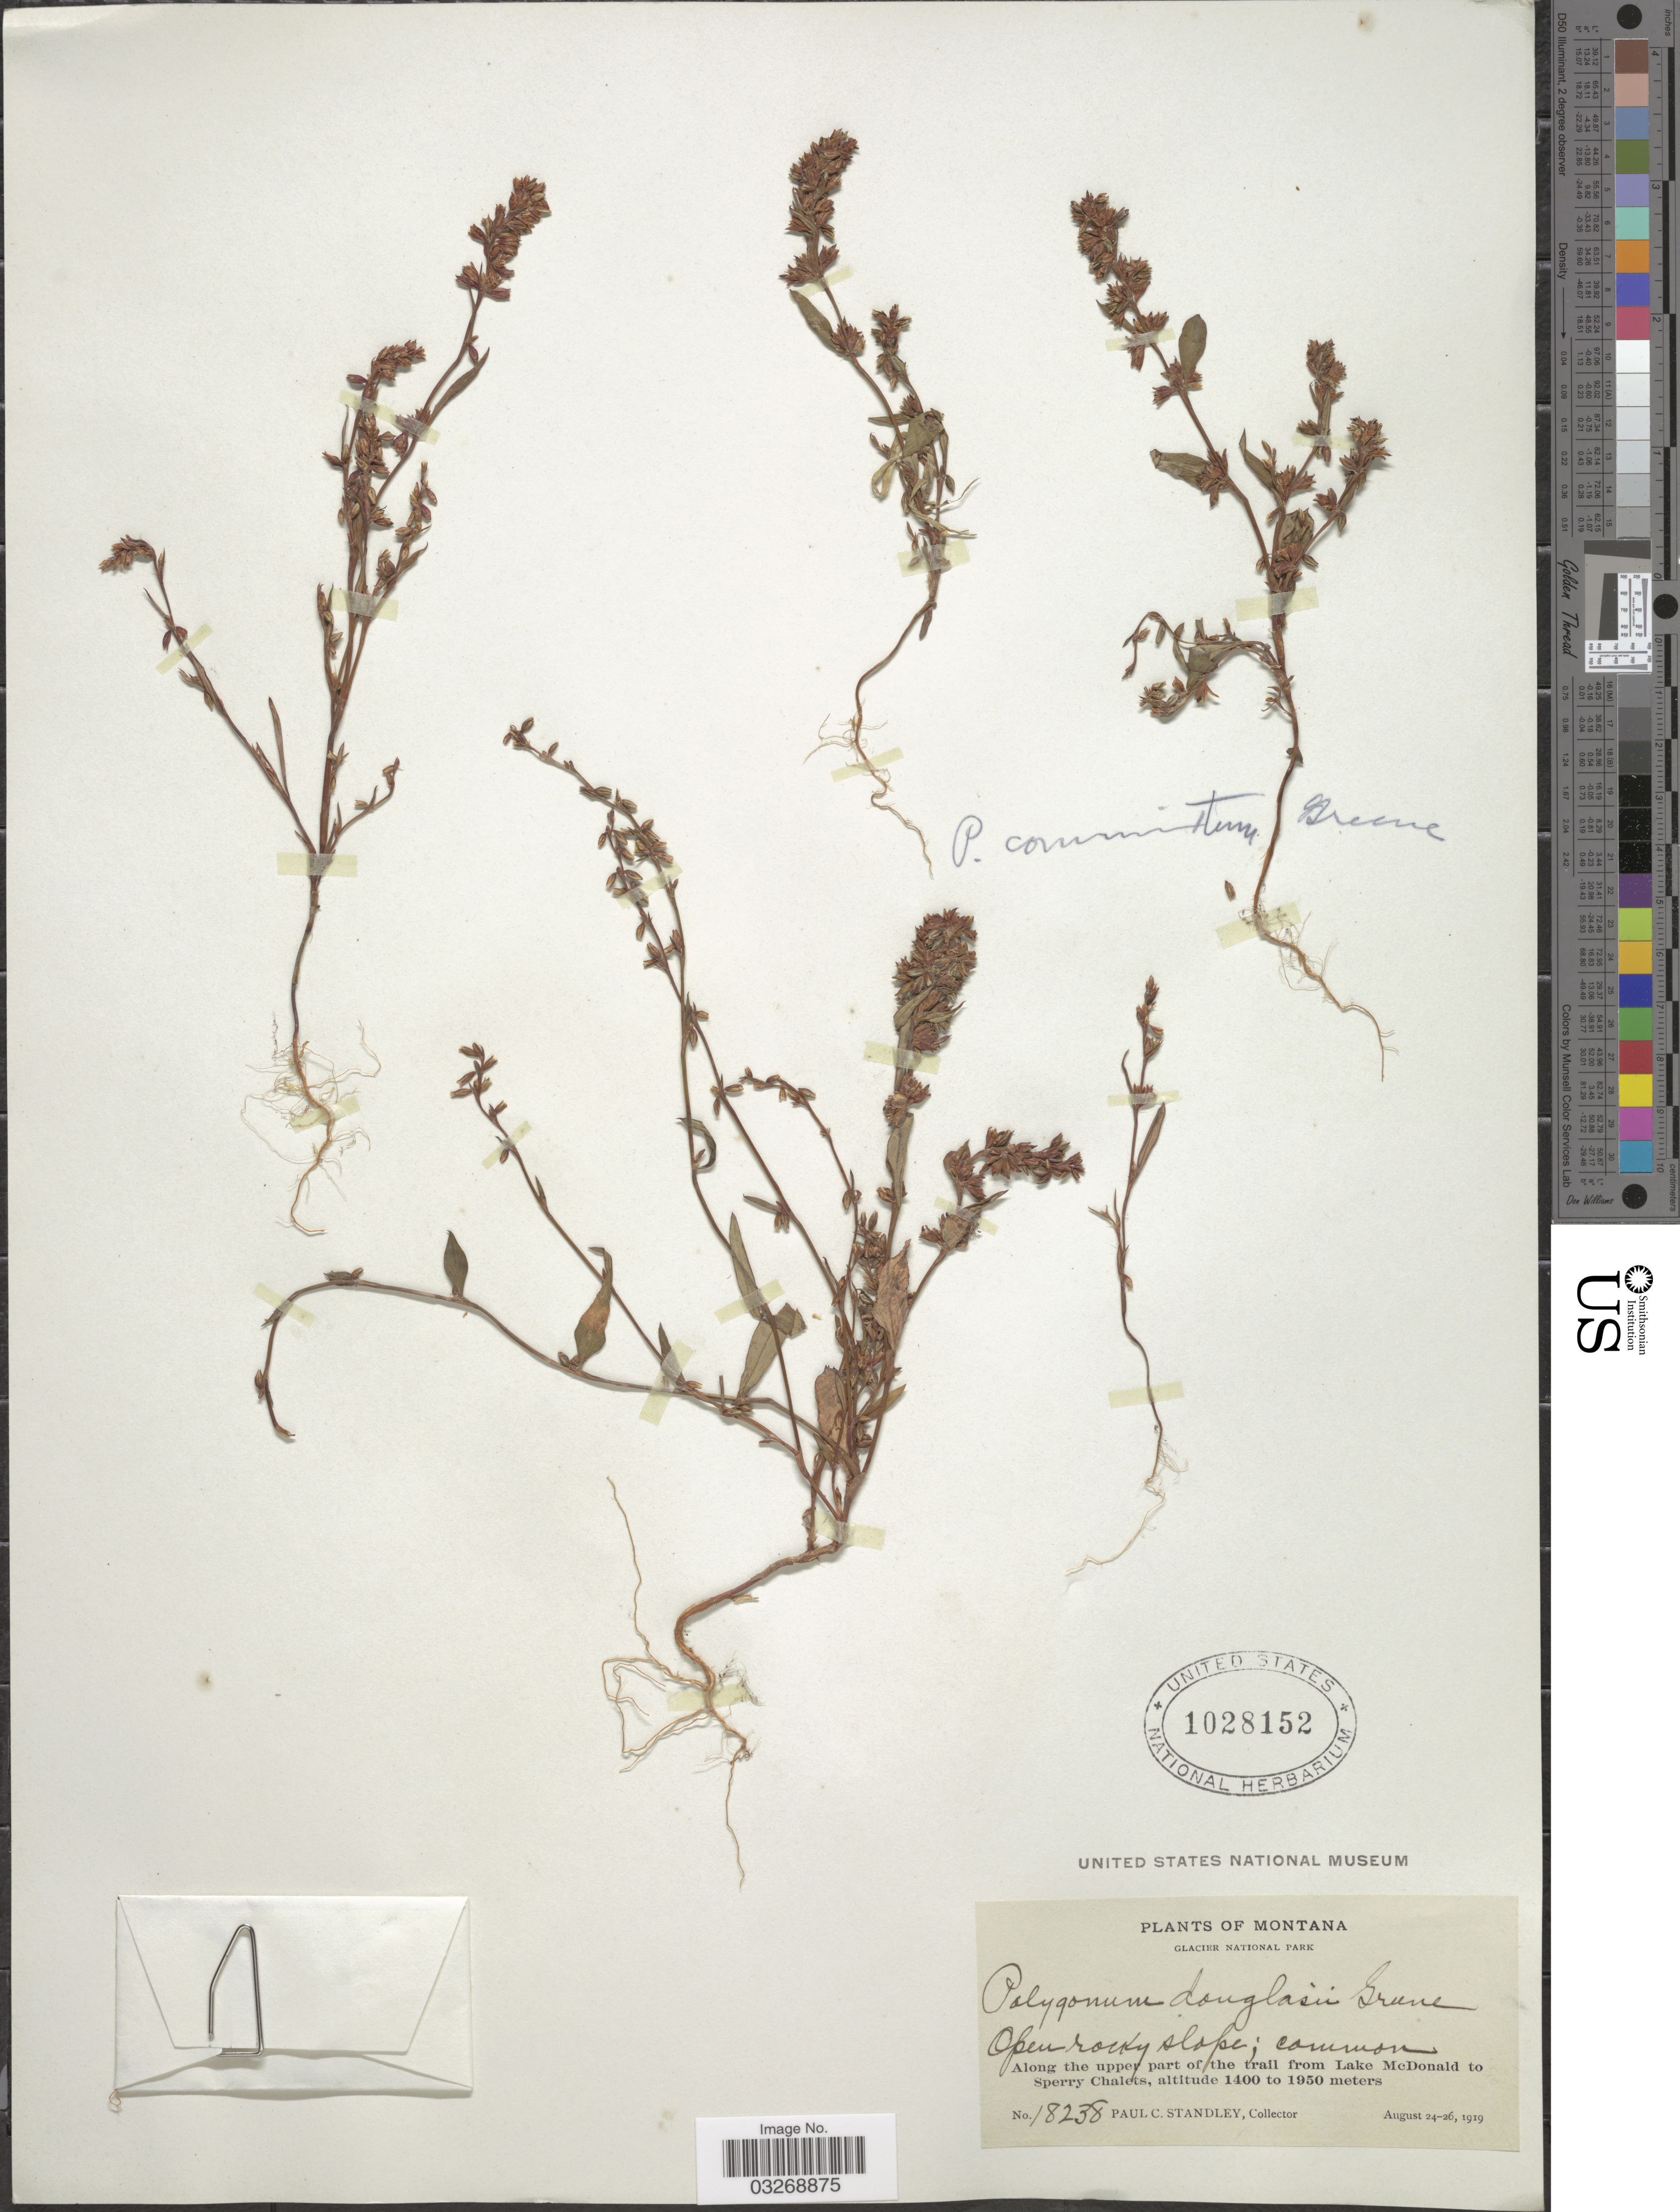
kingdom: Plantae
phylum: Tracheophyta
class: Magnoliopsida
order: Caryophyllales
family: Polygonaceae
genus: Polygonum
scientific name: Polygonum commixtum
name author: S.W. Greene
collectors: P. C. Standley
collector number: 18238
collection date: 1919-08-24/1919-08-26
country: United States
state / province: Montana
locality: Glacier National Park. Along the upper part of the trail from Lake McDonald to Sperry Chalets.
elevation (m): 1400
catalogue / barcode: US 1028152